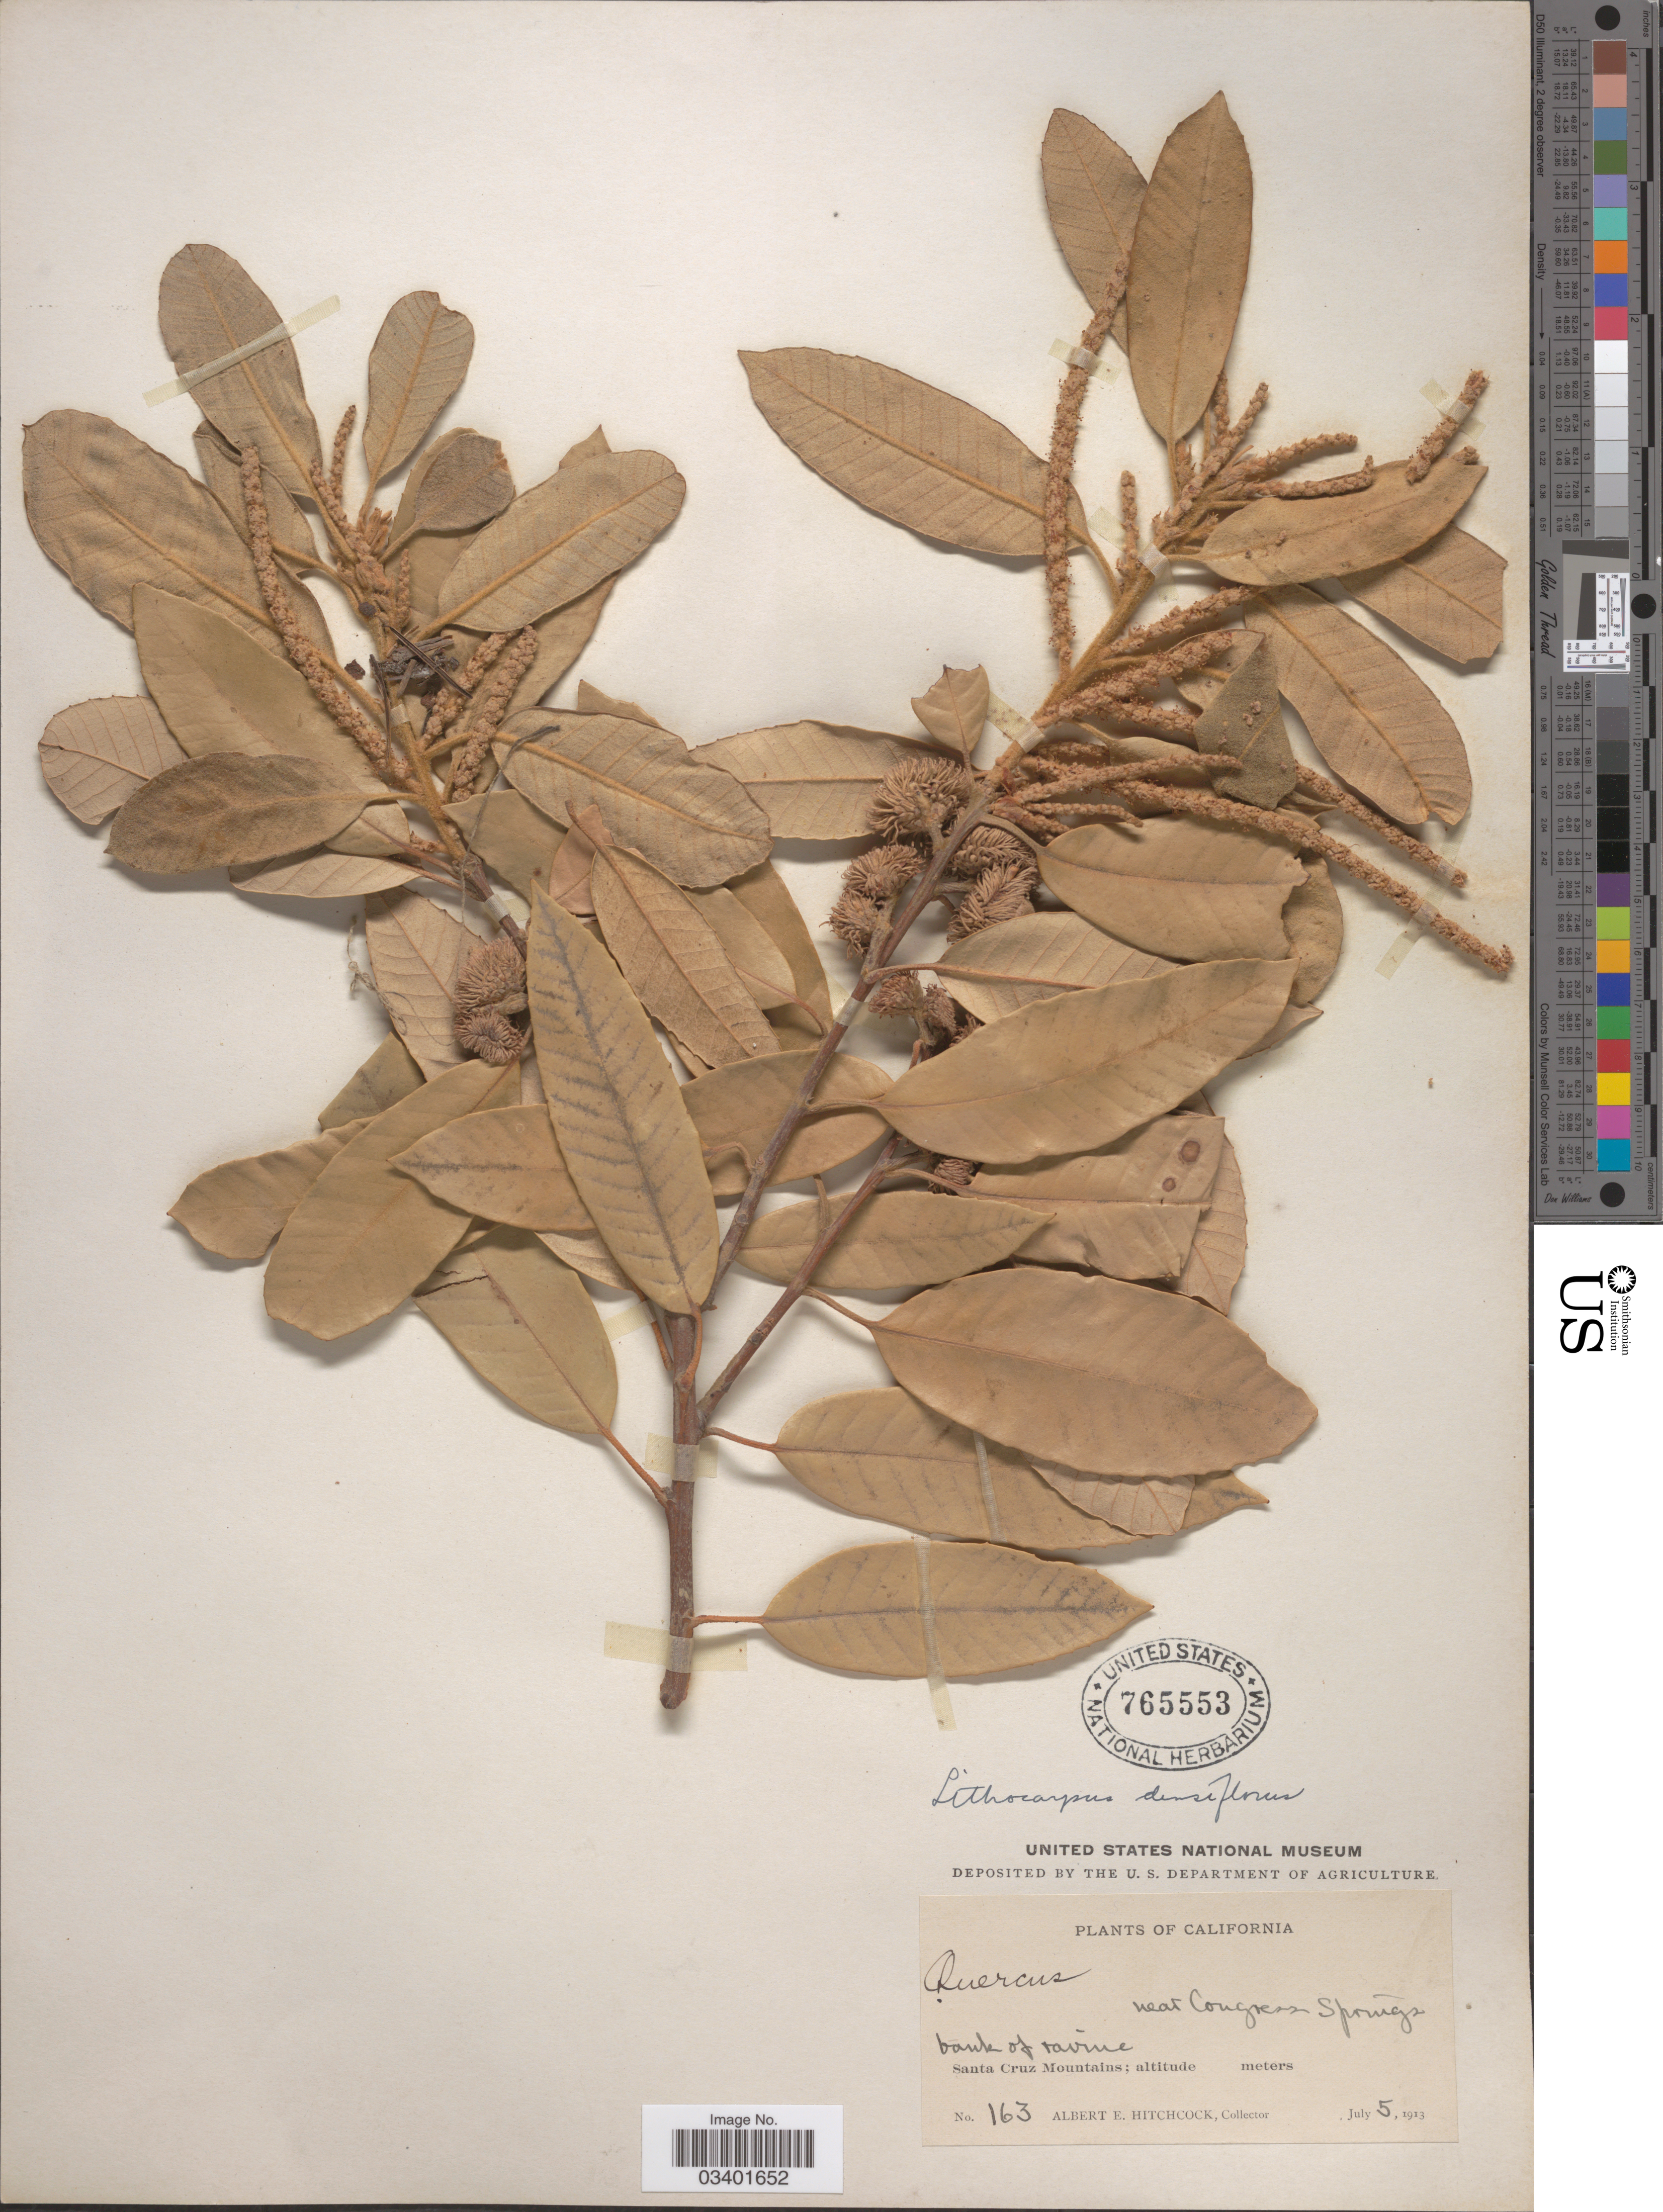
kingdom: Plantae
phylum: Tracheophyta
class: Magnoliopsida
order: Fagales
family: Fagaceae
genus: Notholithocarpus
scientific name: Notholithocarpus densiflorus var. densiflorus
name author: (Hook. & Arn.) P. S. Manos et al.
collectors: A. Hitchcock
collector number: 163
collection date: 1913-07-05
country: United States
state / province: California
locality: Near Congress Springs. Santa Cruz Mountains.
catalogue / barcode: US 765553